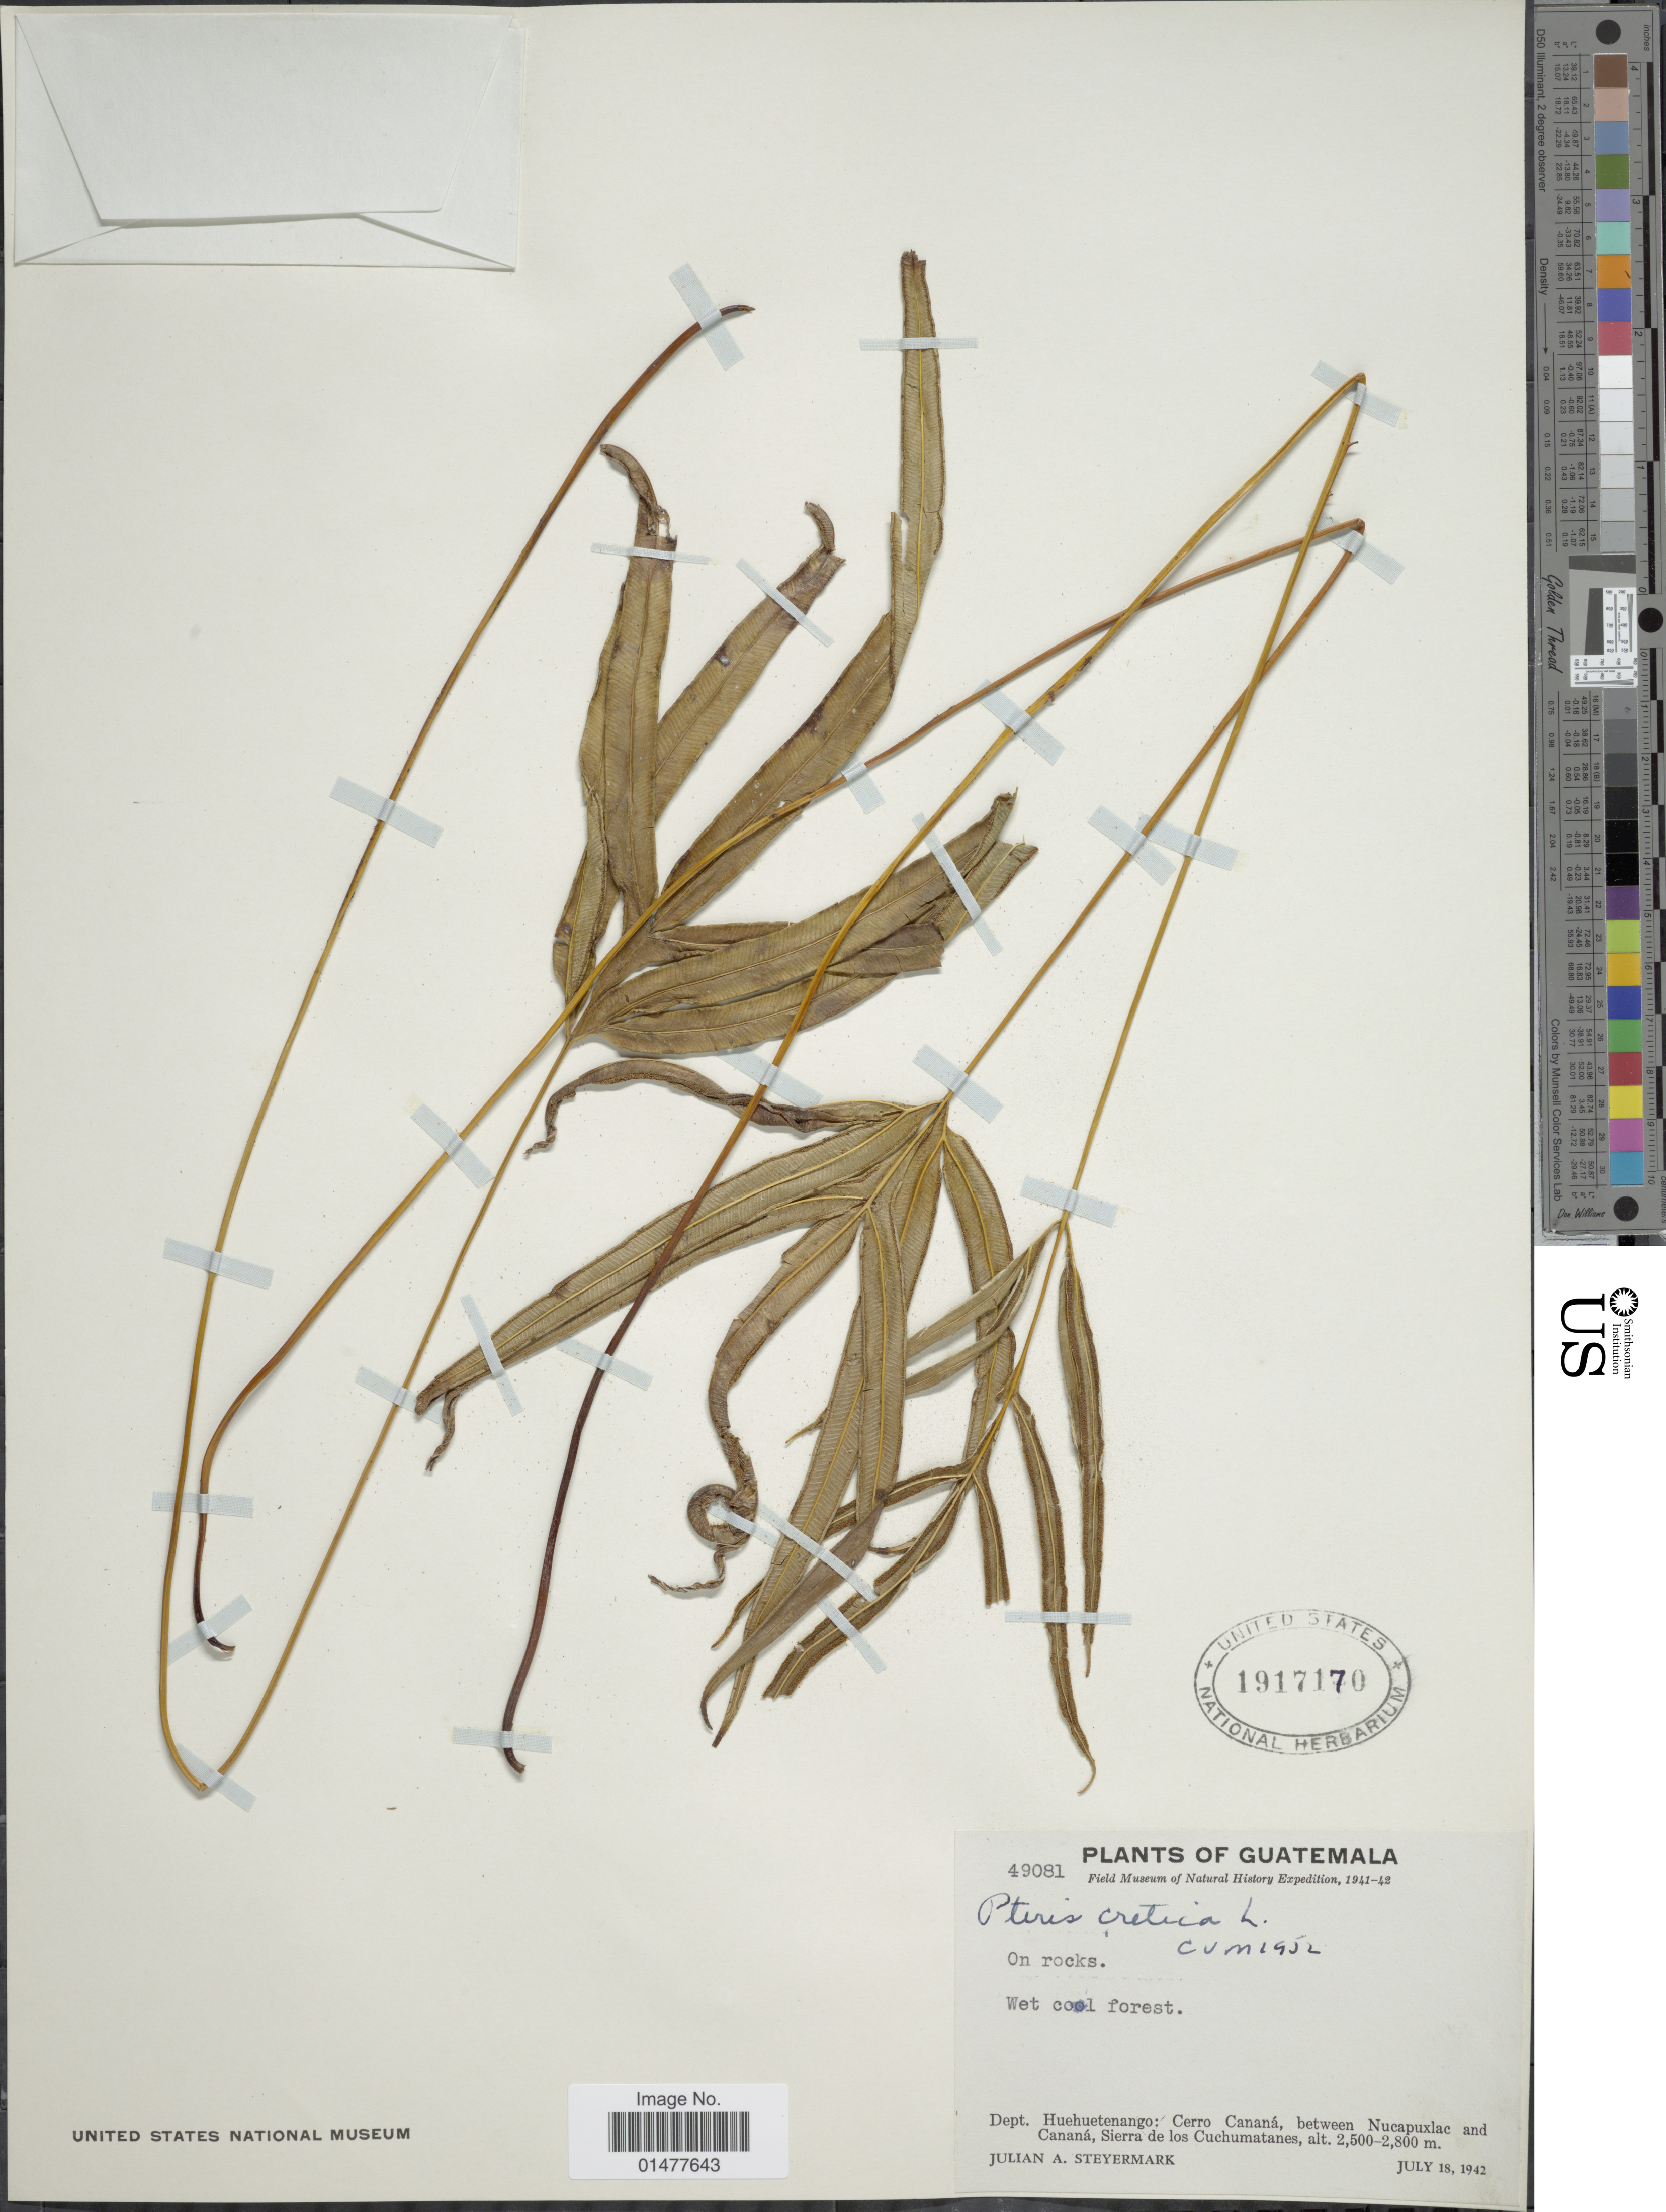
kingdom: Plantae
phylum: Tracheophyta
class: Polypodiopsida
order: Polypodiales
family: Pteridaceae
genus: Pteris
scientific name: Pteris cretica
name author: L.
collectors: J. Steyermark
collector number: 49081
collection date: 1942-07-18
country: Guatemala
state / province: Huehuetenango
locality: Cerro Cananá, between Nucapuxlac and Cananá, Sierra de los Cuchumatanes.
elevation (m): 2500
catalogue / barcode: US 1917170